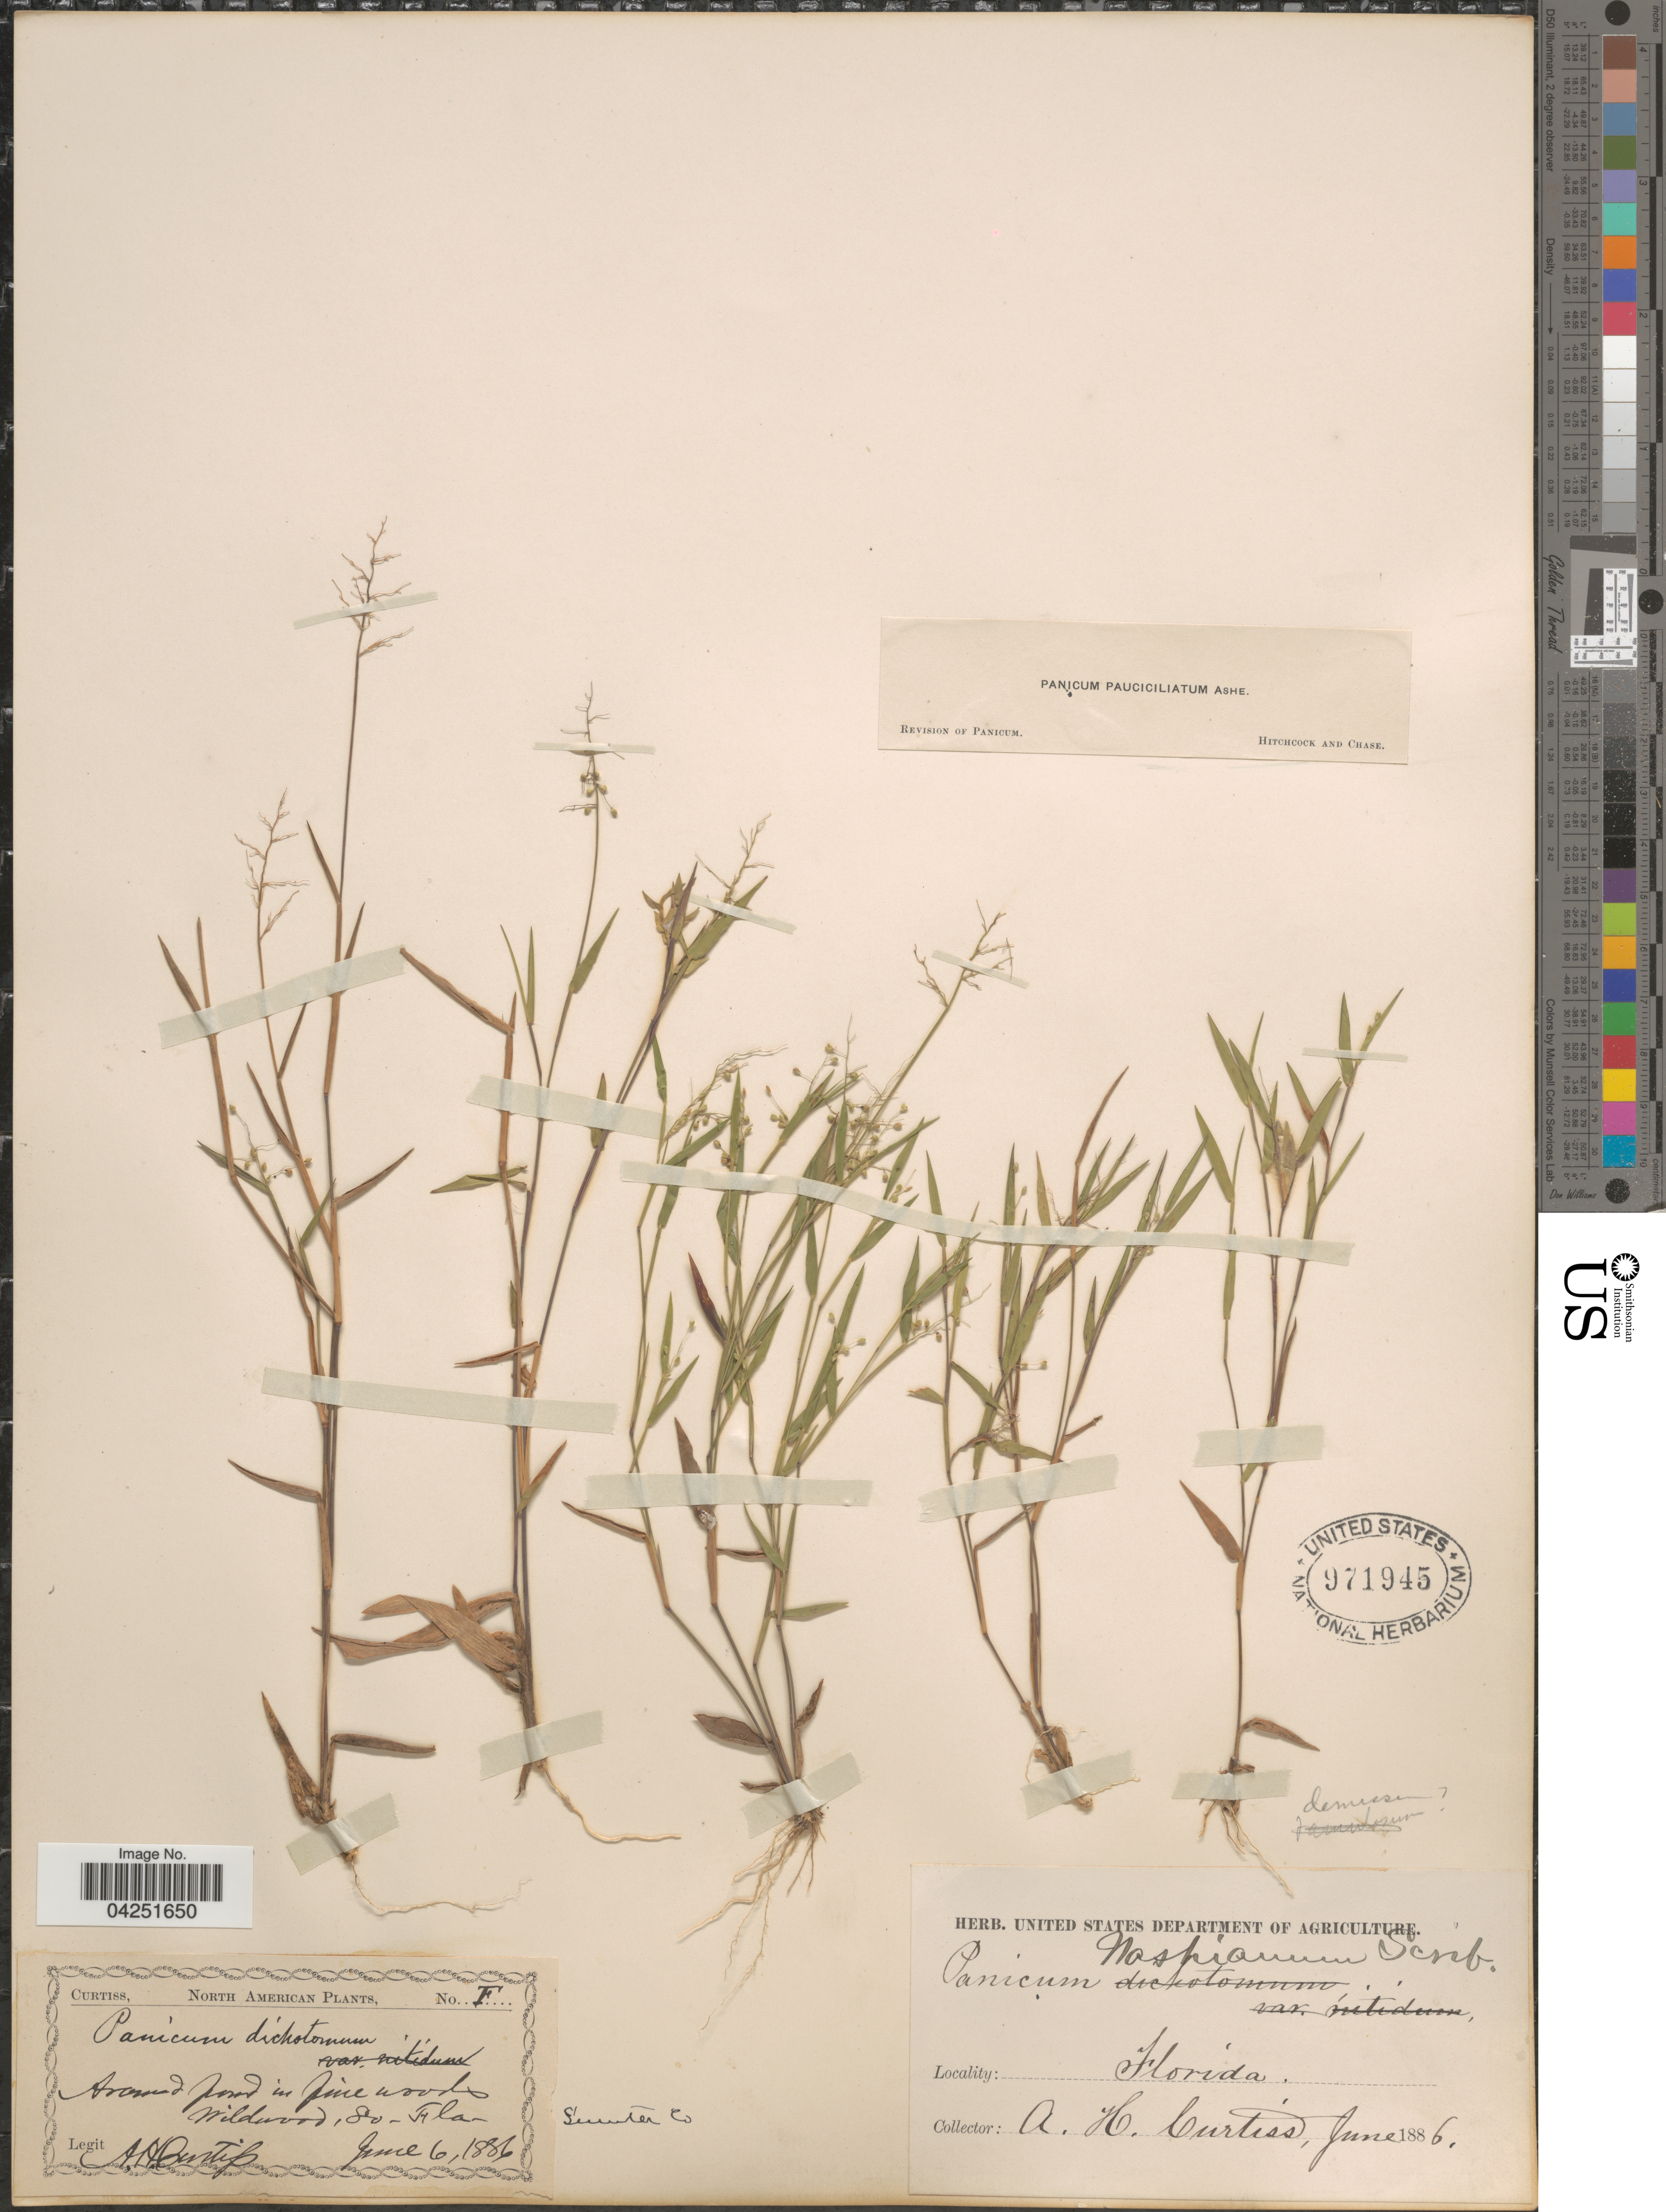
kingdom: Plantae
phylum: Tracheophyta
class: Liliopsida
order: Poales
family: Poaceae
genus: Dichanthelium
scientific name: Dichanthelium acuminatum var. acuminatum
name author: (Sw.) Gould & C.A. Clark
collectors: A. H. Curtiss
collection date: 1886-06-06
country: United States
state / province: Florida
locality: Wildwood, So. Sumter Co.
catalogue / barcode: US 971945